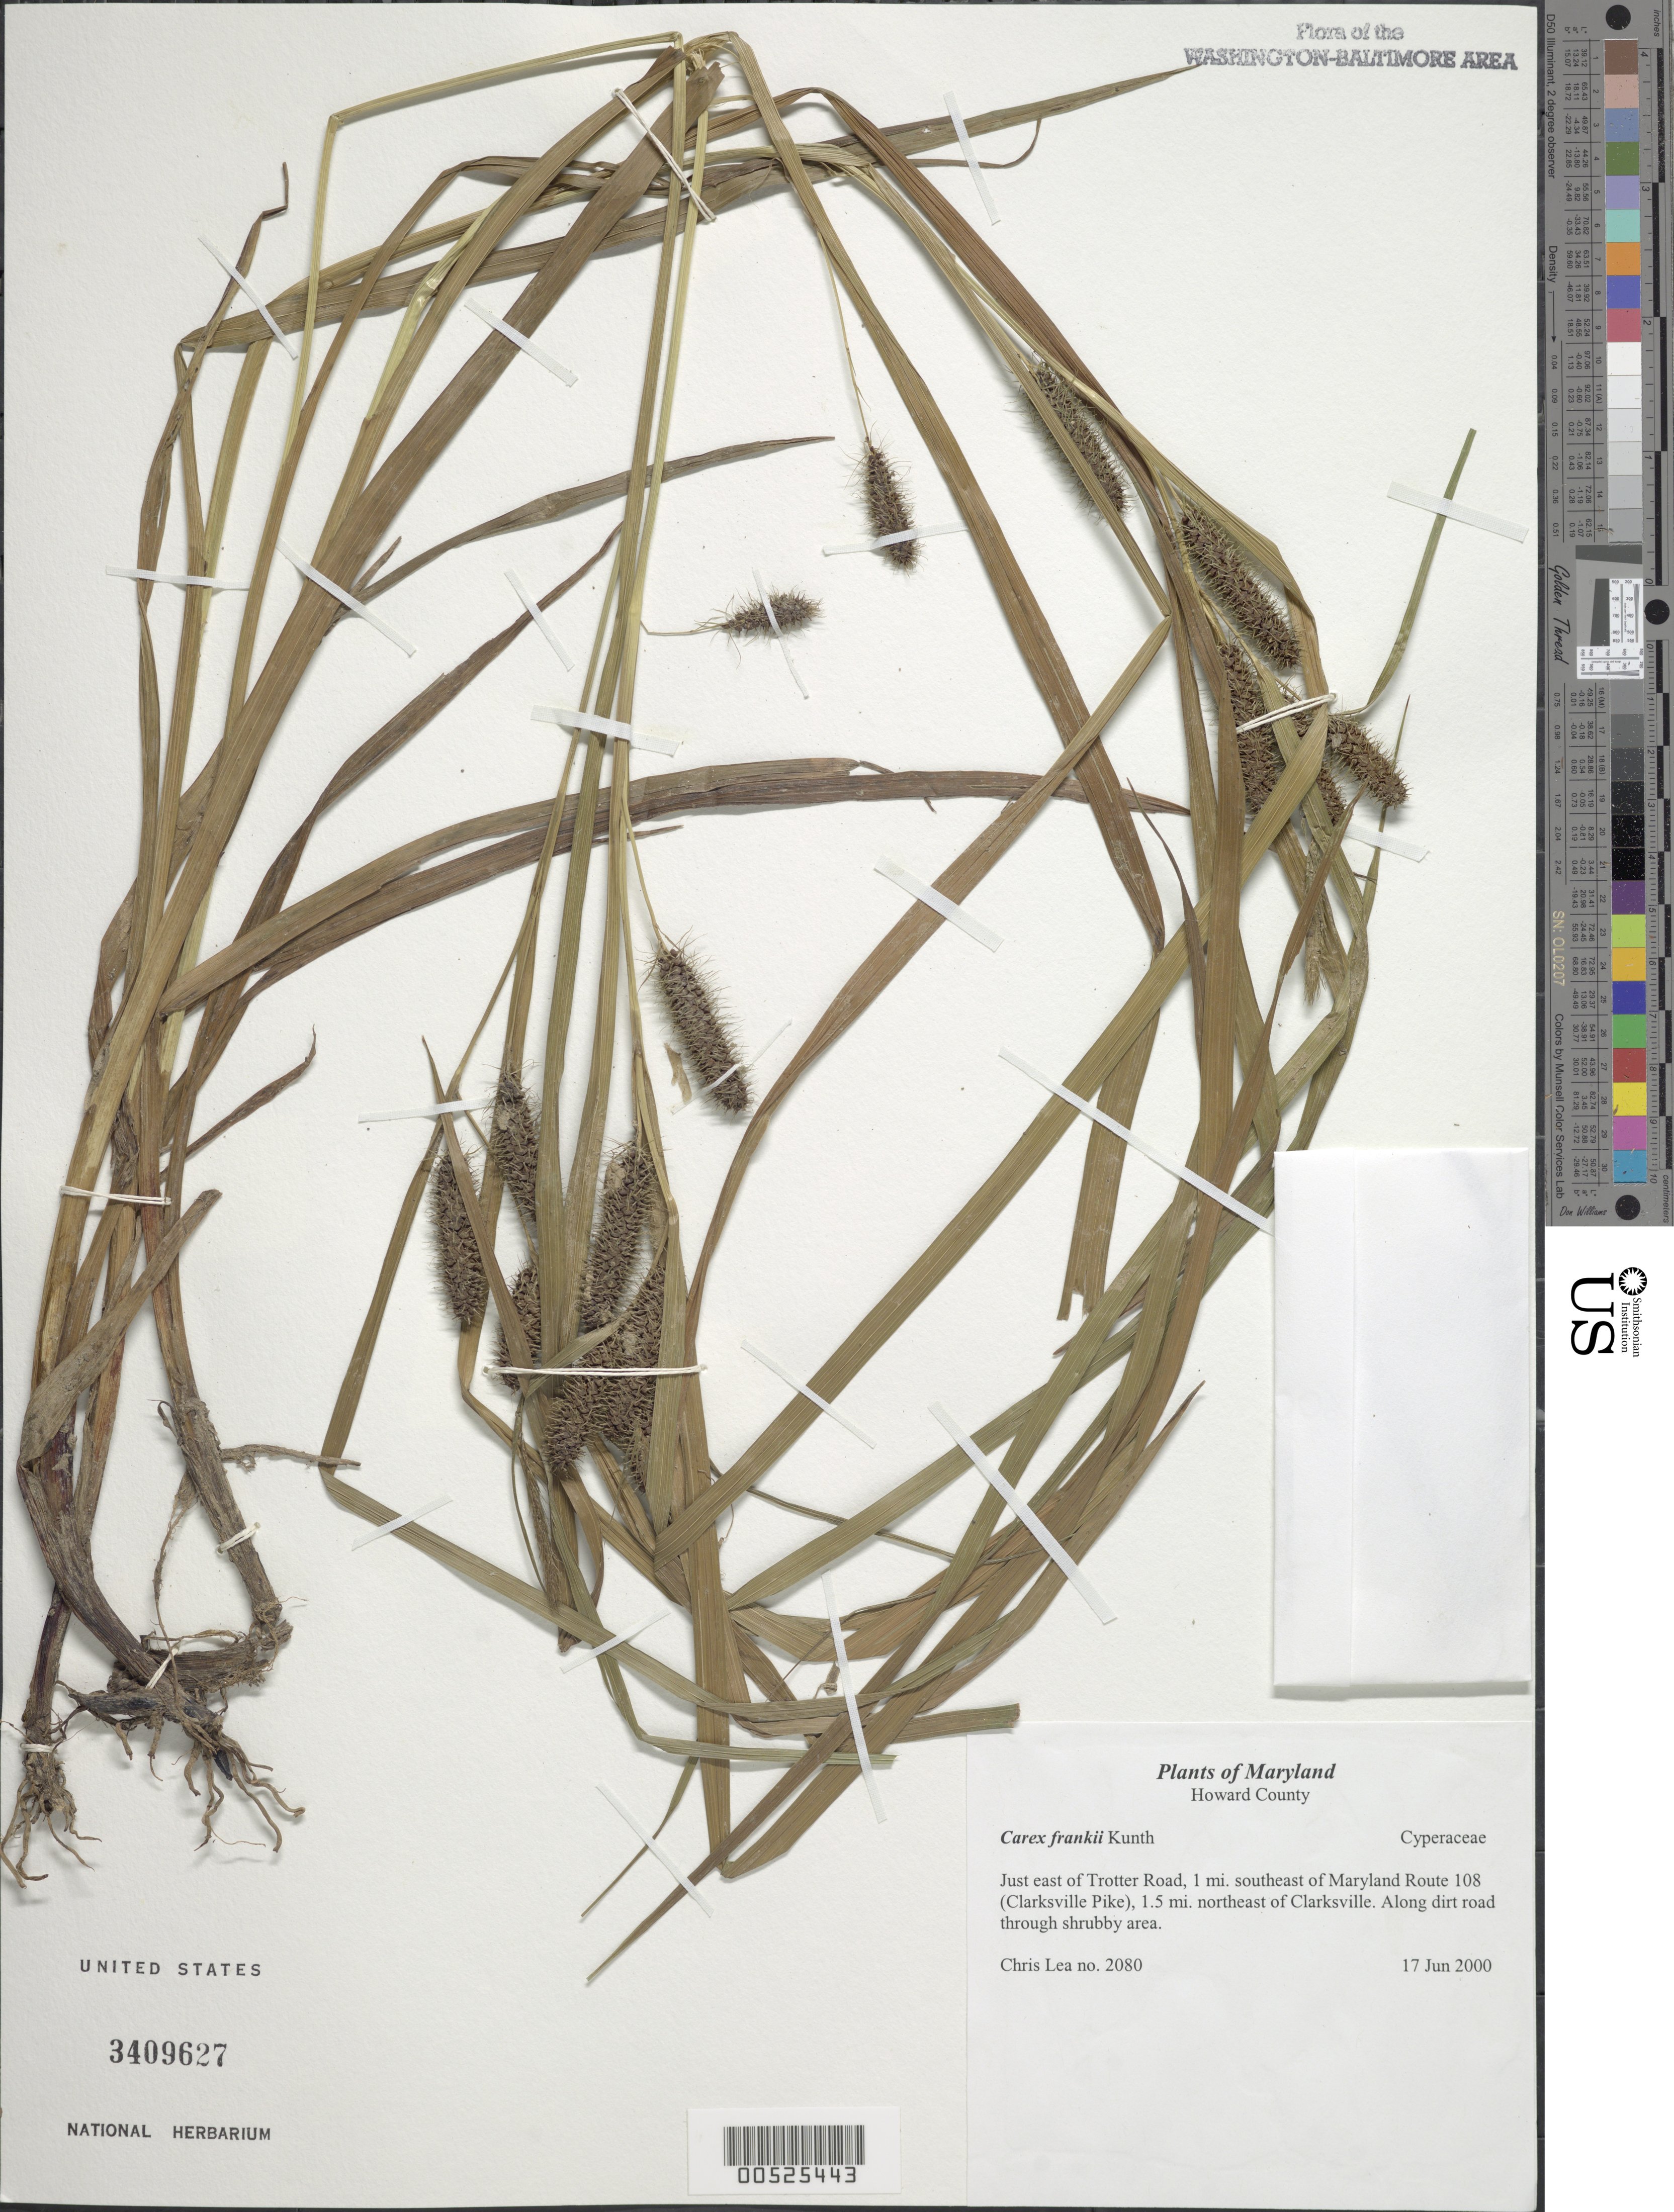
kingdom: Plantae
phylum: Tracheophyta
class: Liliopsida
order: Poales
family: Cyperaceae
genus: Carex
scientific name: Carex frankii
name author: Kunth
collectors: C. Lea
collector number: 2080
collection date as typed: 17 Jun 2000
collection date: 2000-06-17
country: United States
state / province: Maryland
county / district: Howard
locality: Just east of Trotter Road, 1 mi. southeast of Maryland Route 108 (Clarksville Pike), 1.5 mi. northeast of Clarksville.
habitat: Along dirt road through shrubby area.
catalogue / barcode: US 3409627